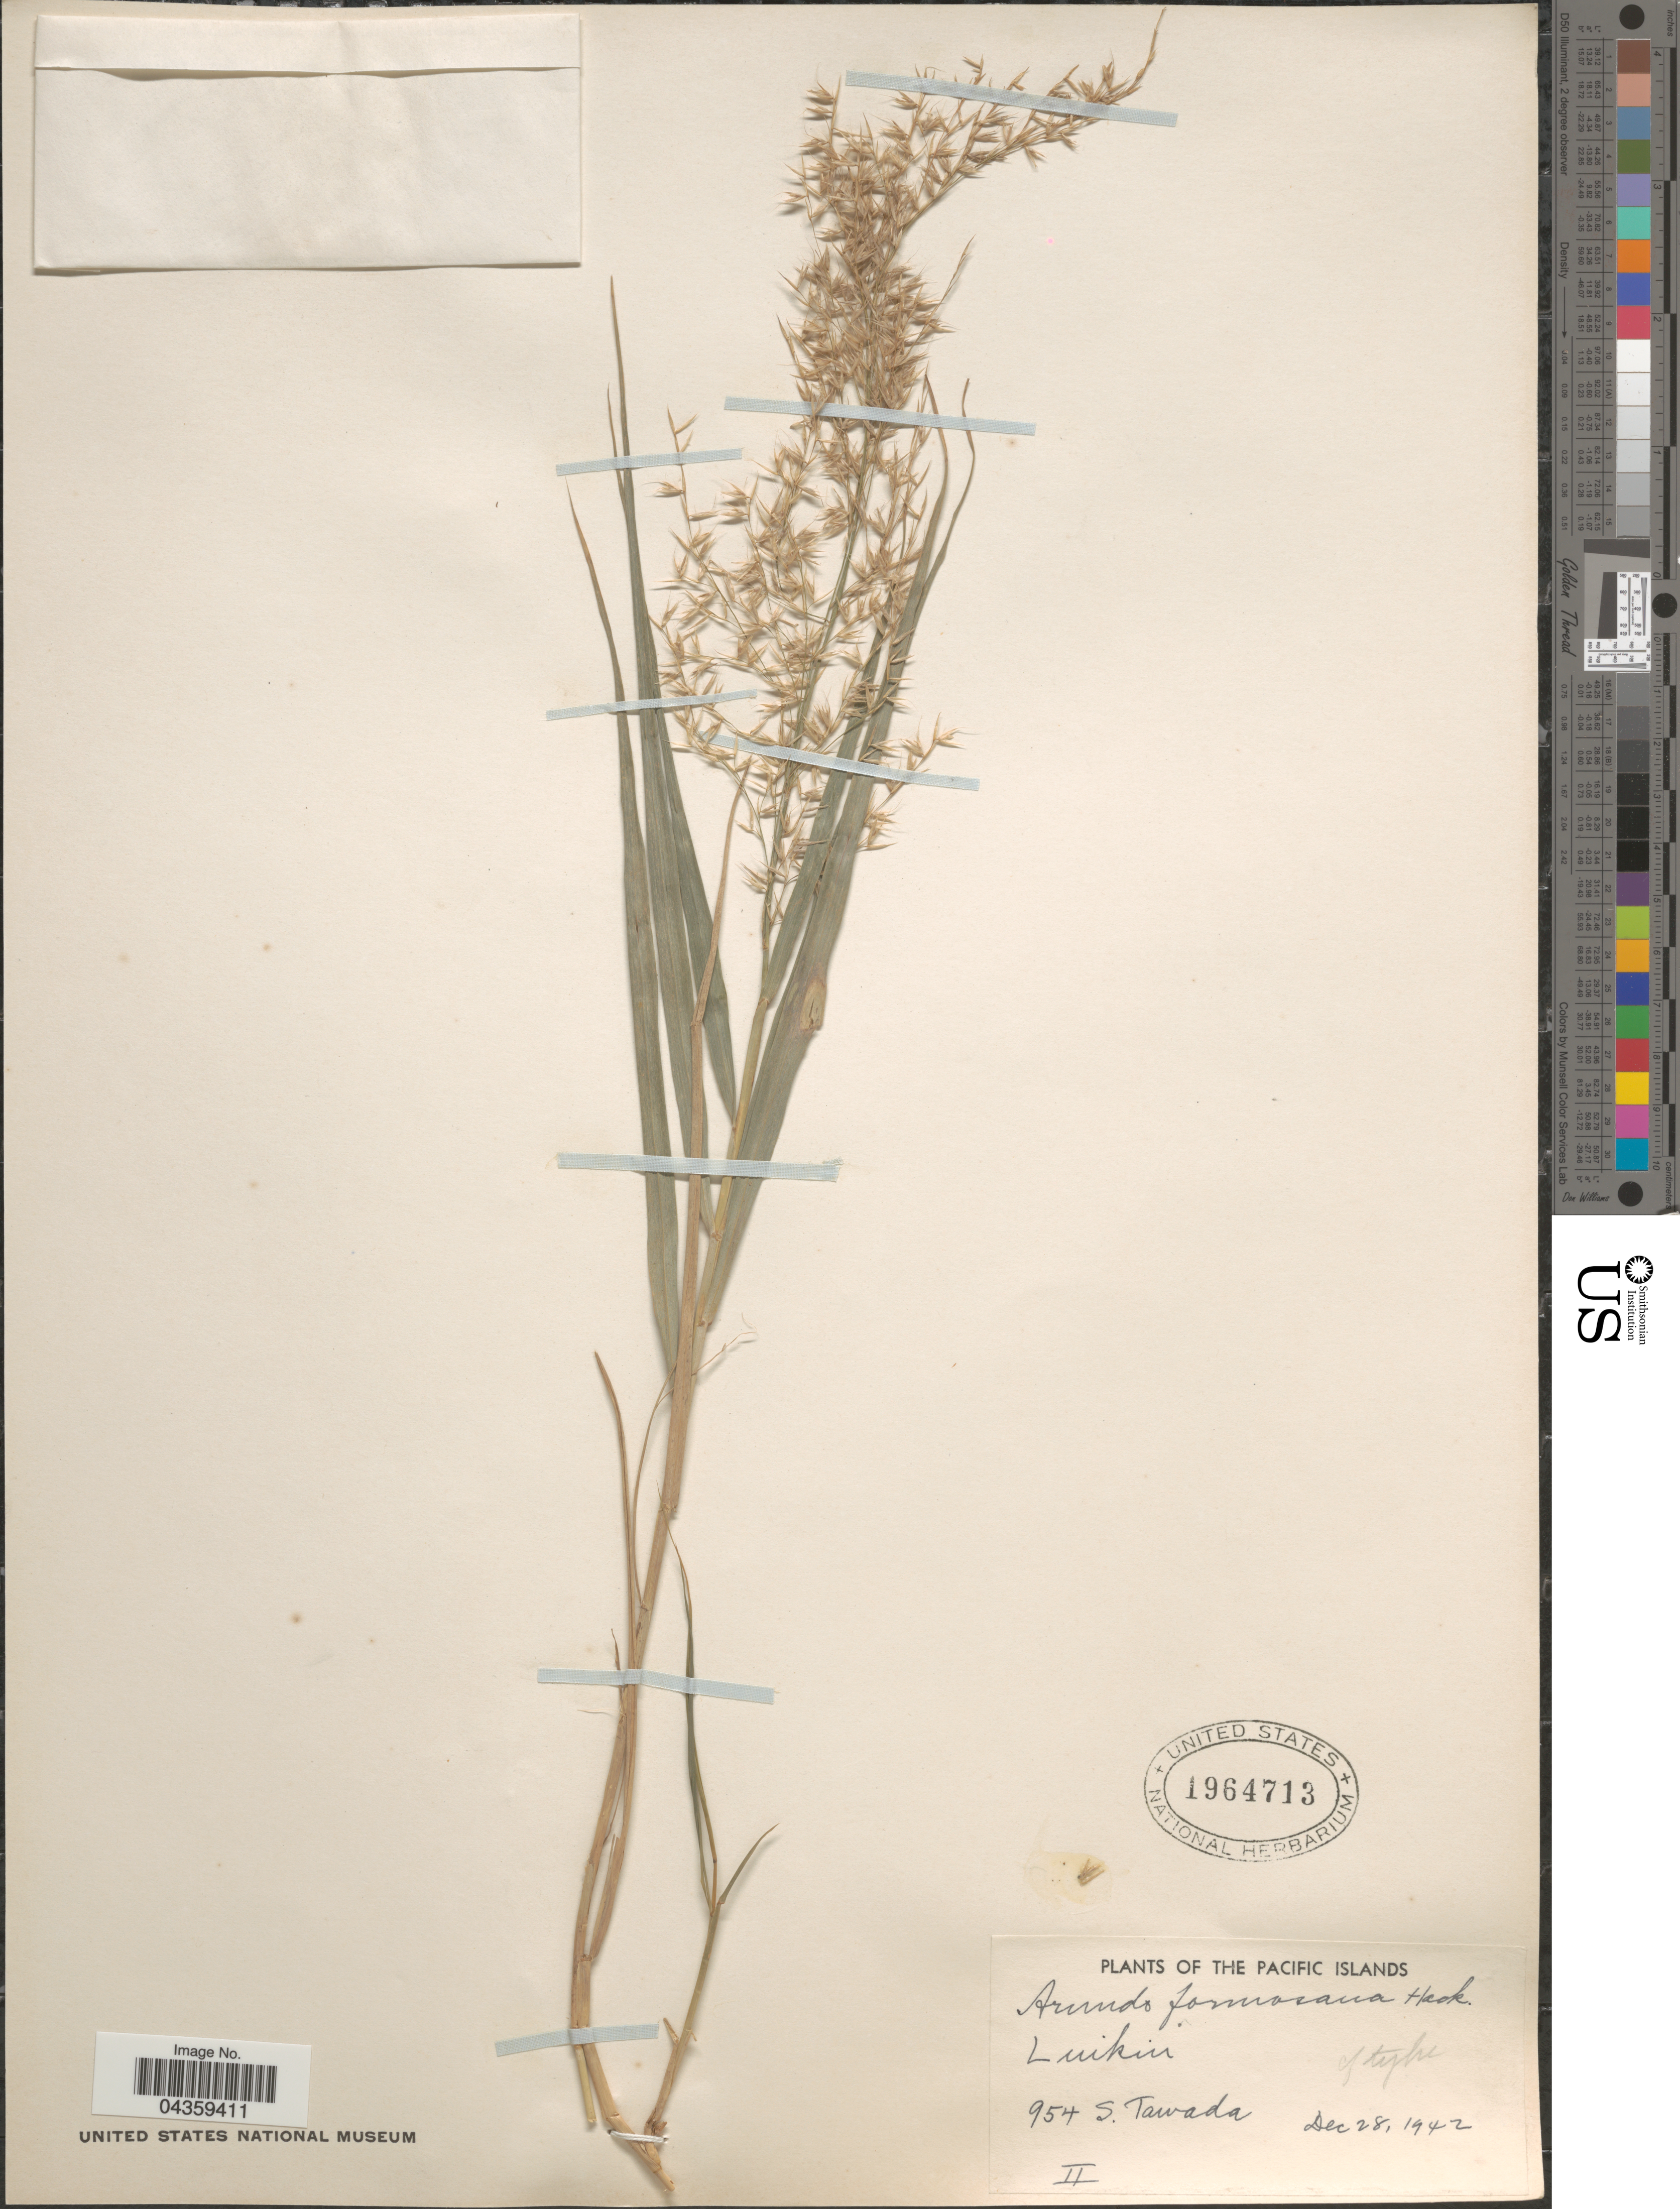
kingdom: Plantae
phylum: Tracheophyta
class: Liliopsida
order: Poales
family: Poaceae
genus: Arundo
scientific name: Arundo formosana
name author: Hack.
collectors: S. Tawada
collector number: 954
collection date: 1942-12-28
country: Japan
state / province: Okinawa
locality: The Pacific Islands. Luikiu.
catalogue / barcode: US 1964713